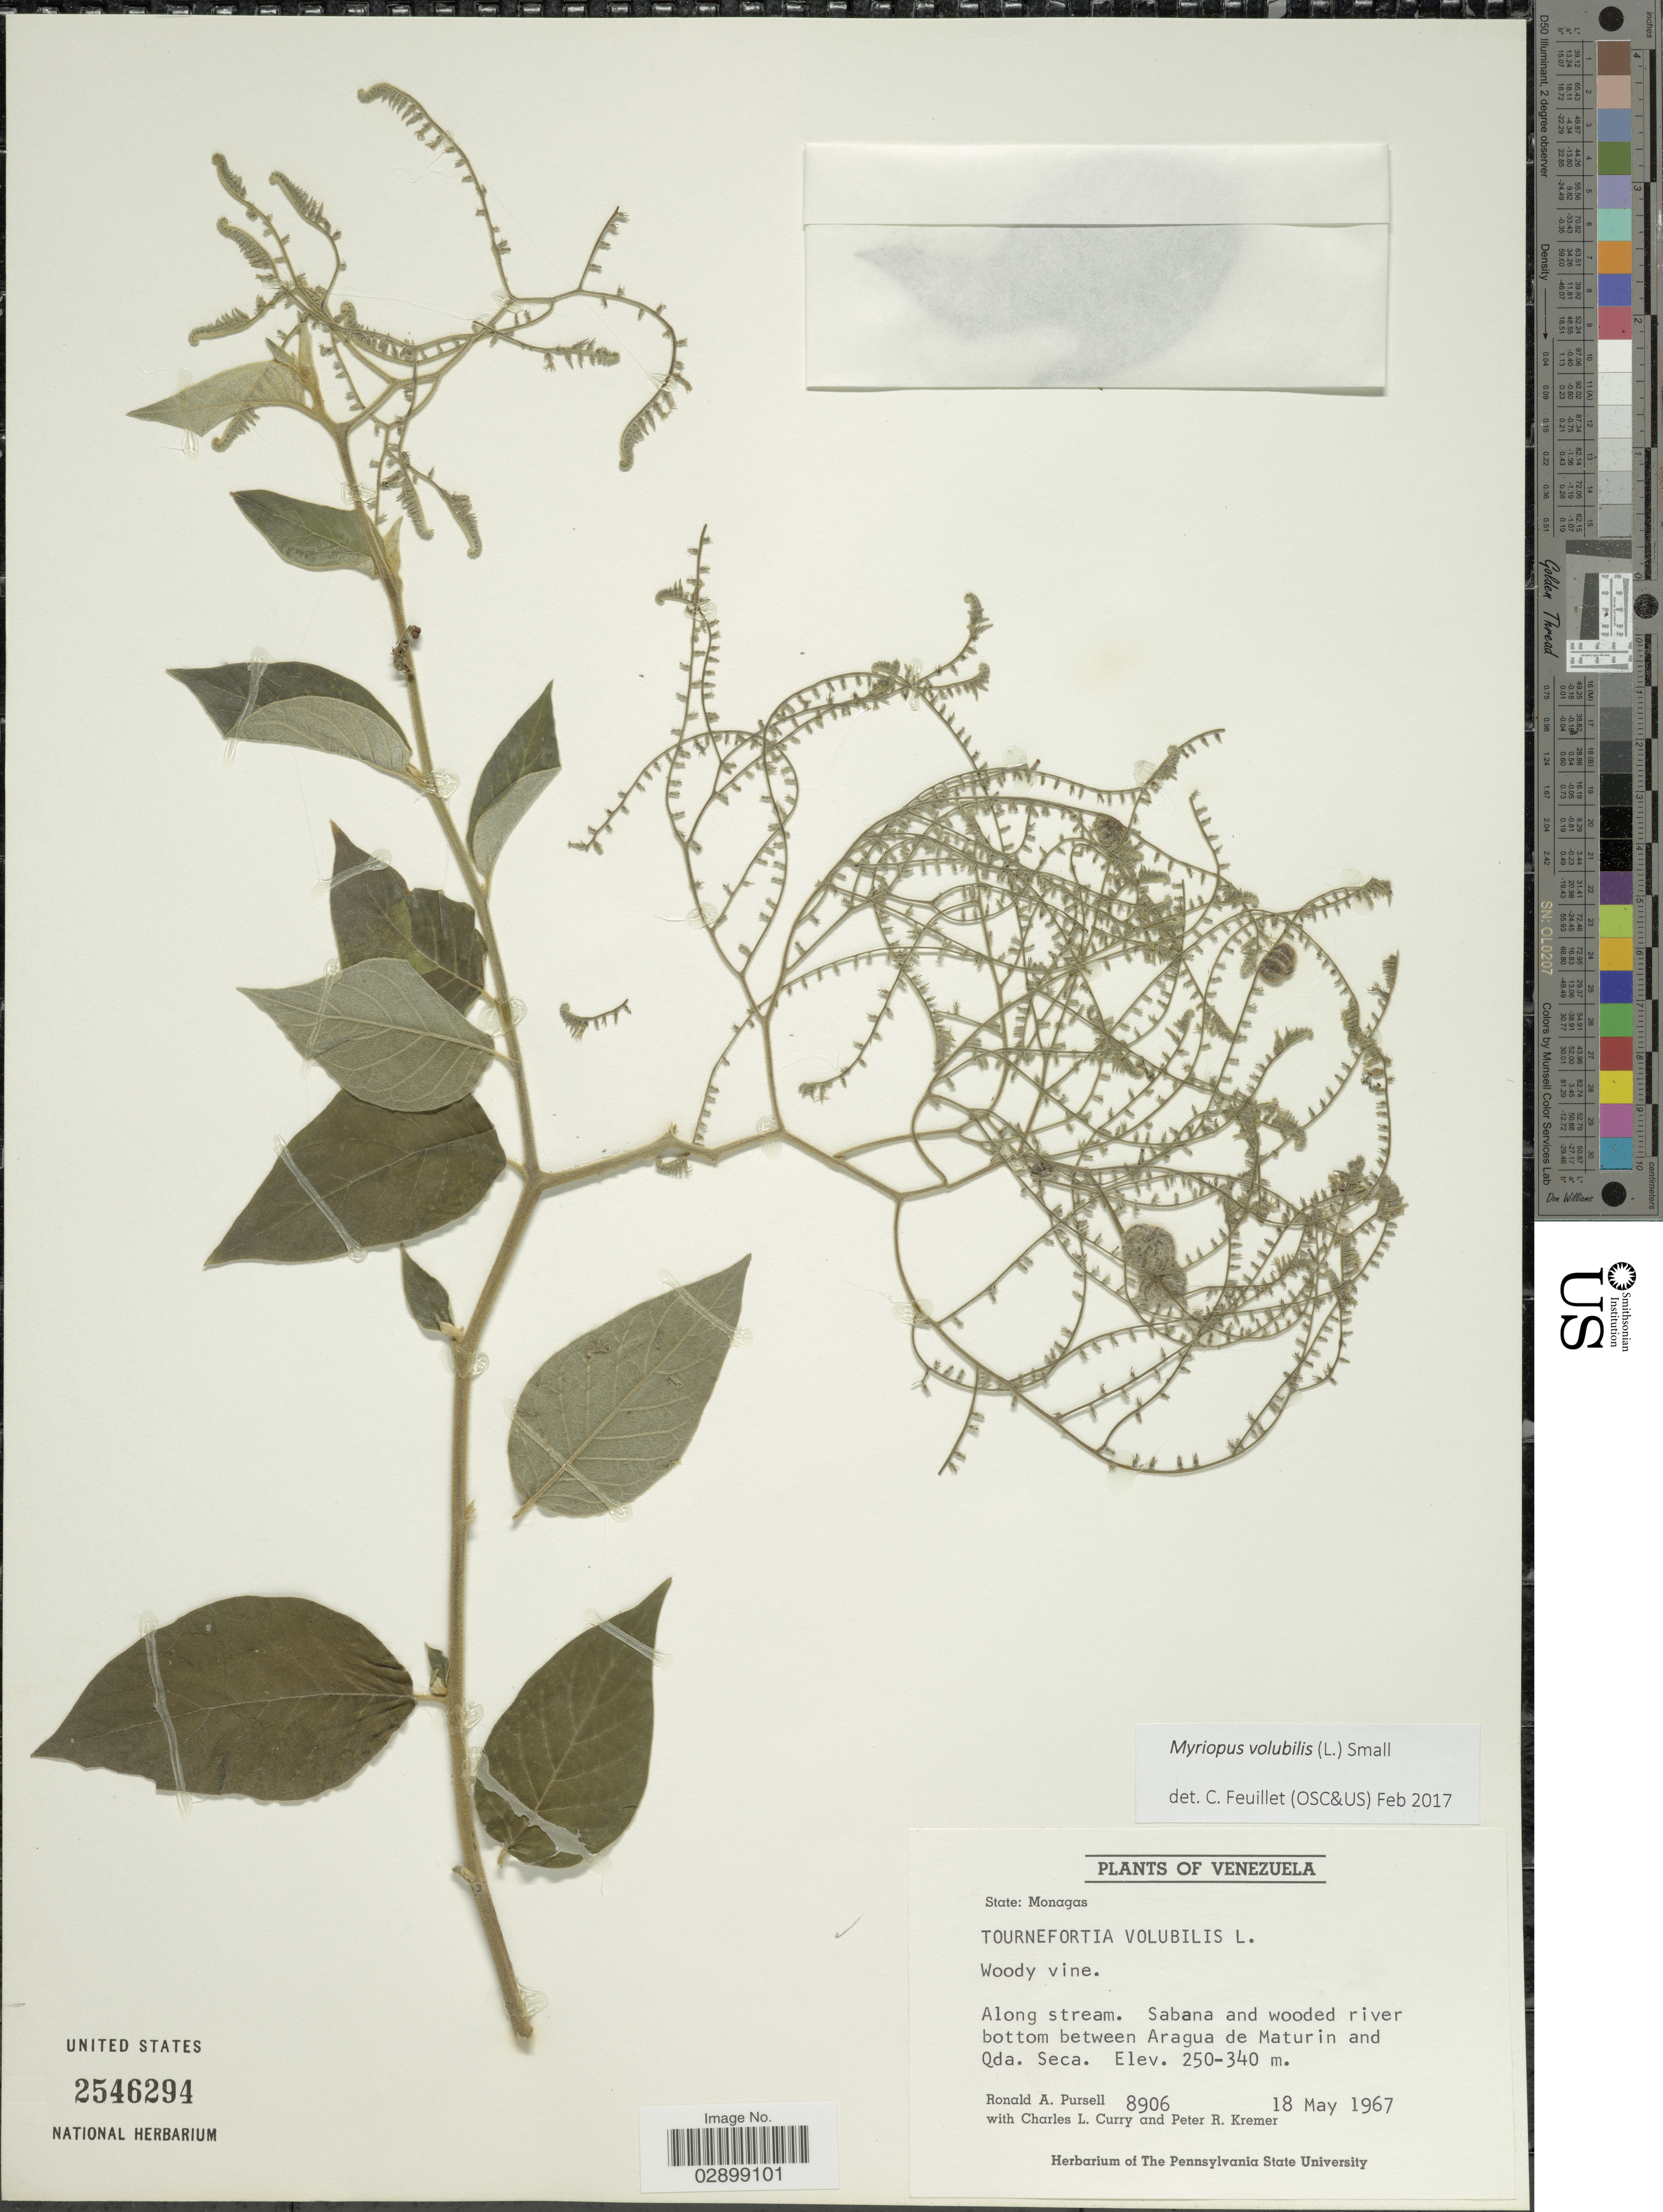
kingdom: Plantae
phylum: Tracheophyta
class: Magnoliopsida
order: Boraginales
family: Heliotropiaceae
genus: Myriopus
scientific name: Myriopus volubilis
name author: (L.) Small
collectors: R. A. Pursell, C. L. Curry & P. Kremer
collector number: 8906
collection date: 1967-05-18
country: Venezuela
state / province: Monagas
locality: Between Aragua de Maturin and Qda. Seca.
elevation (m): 250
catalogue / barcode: US 2546294